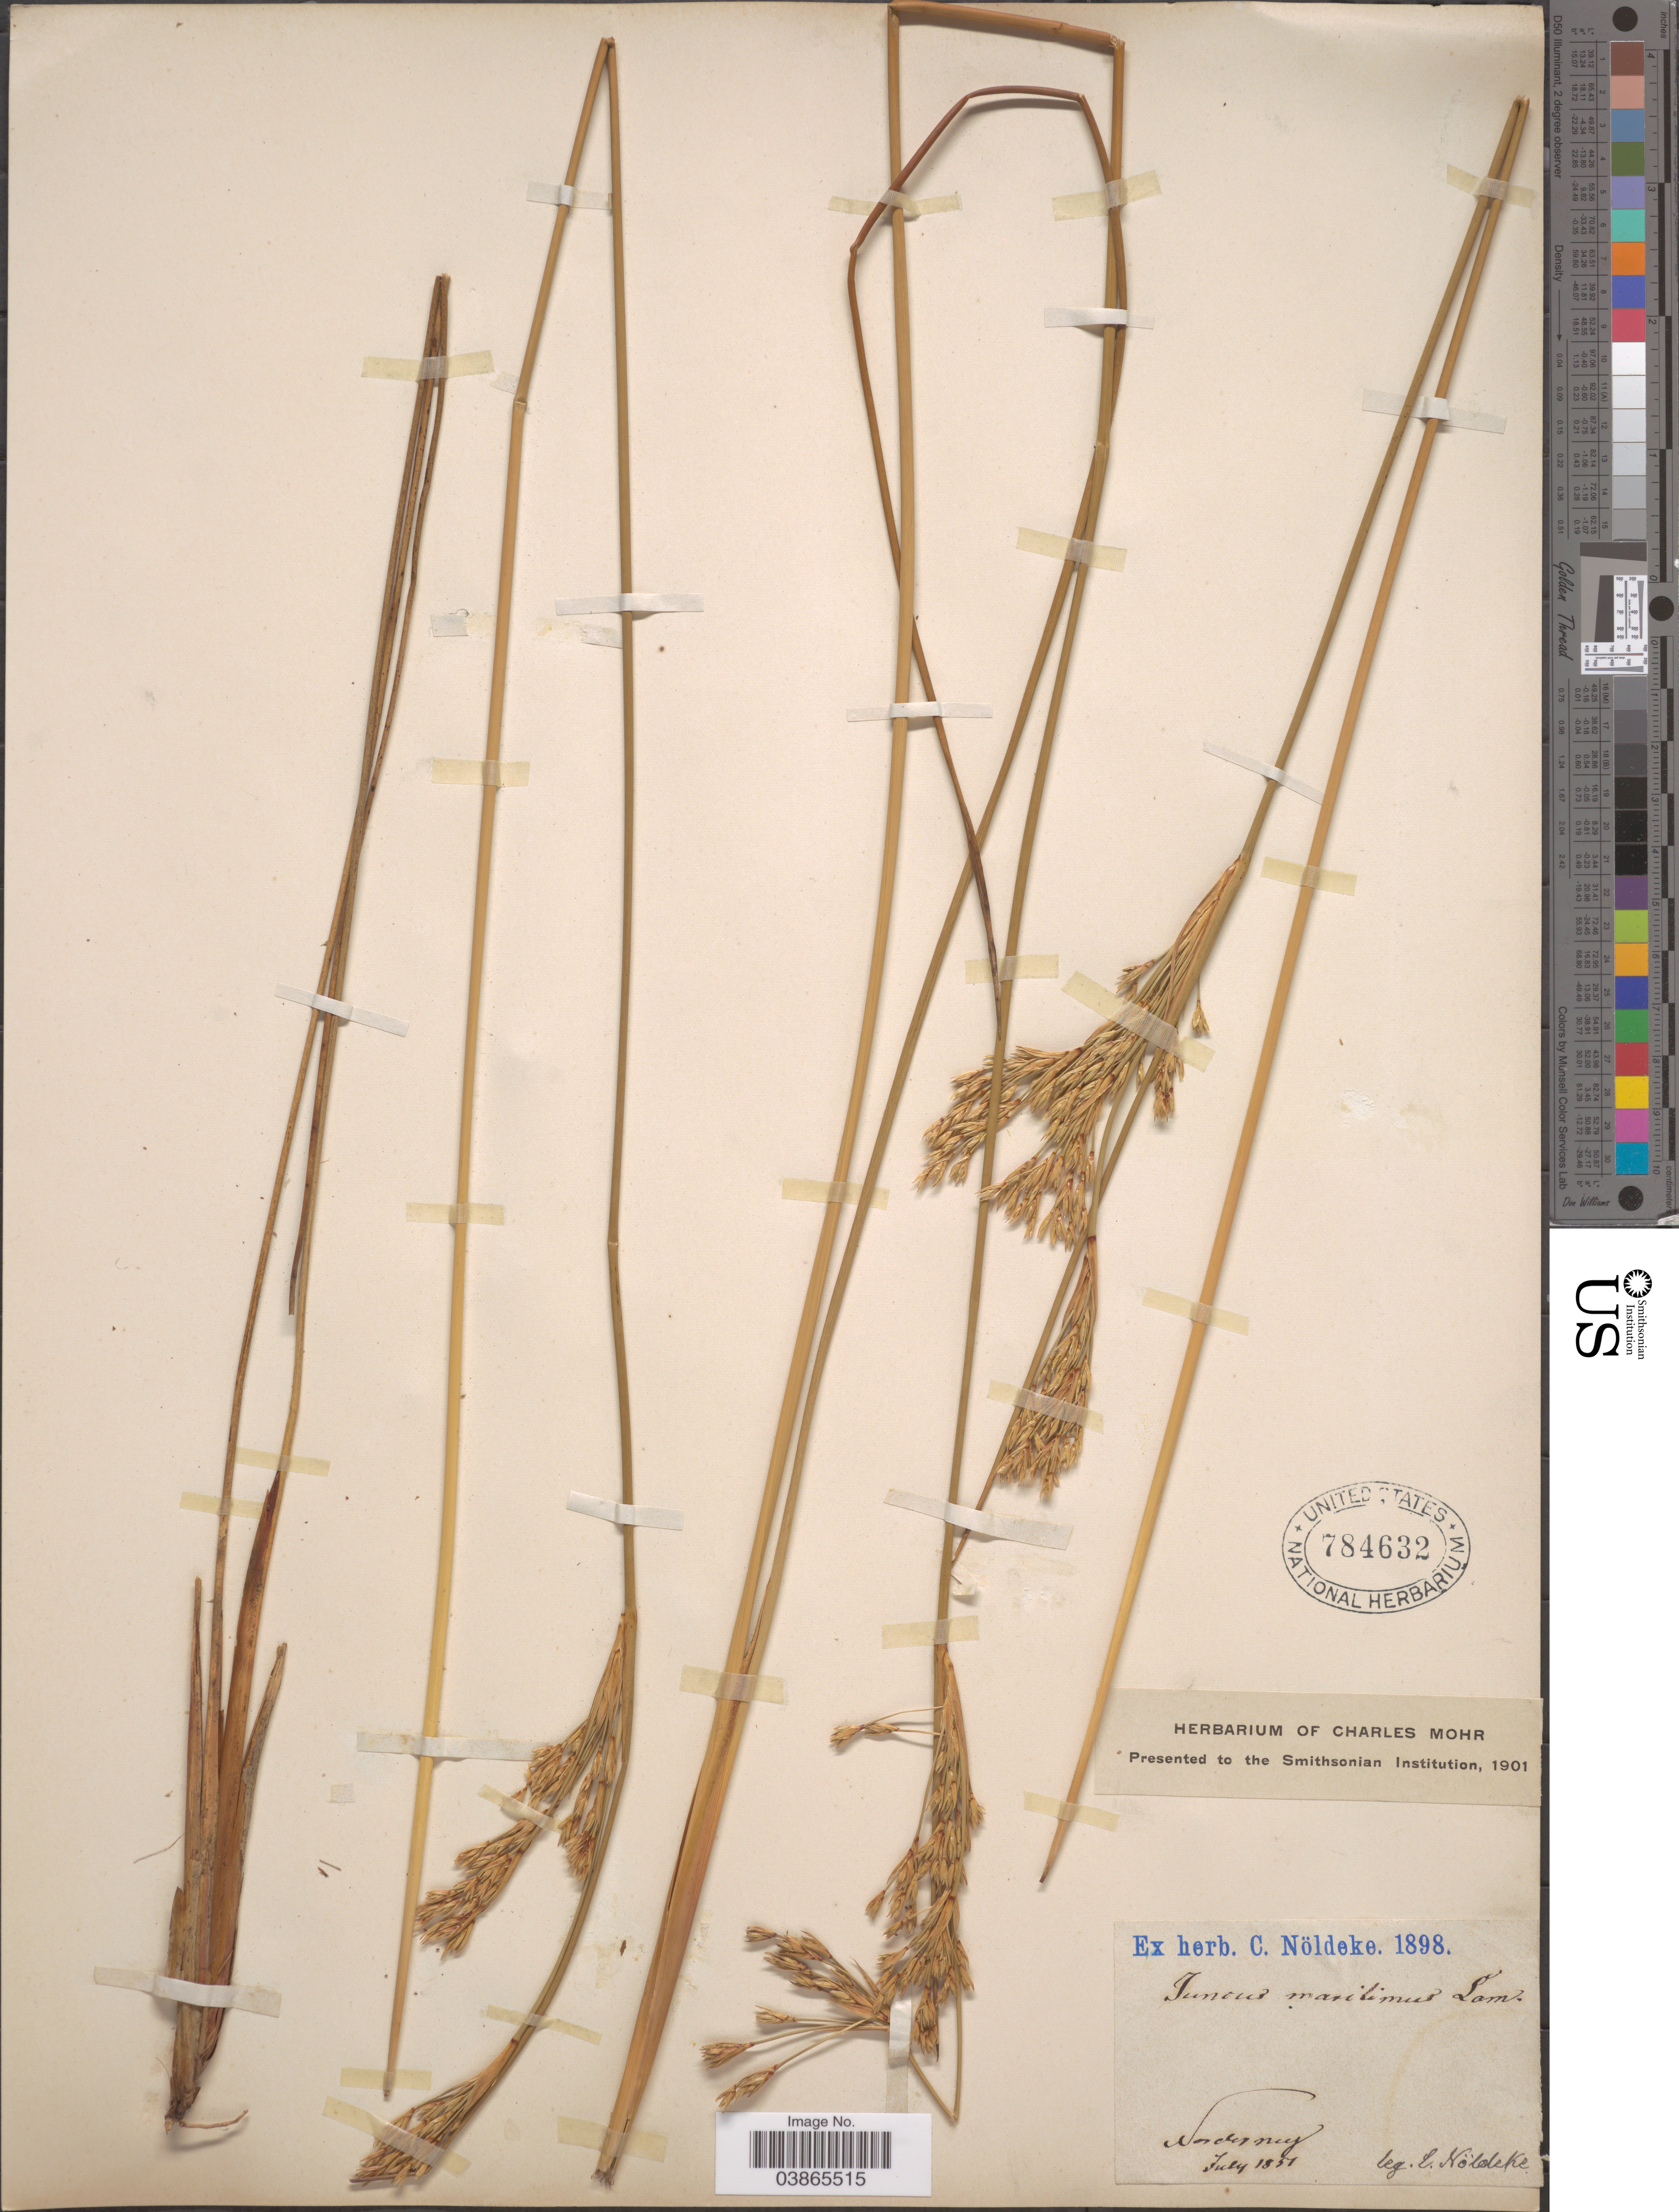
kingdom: Plantae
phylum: Tracheophyta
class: Liliopsida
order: Poales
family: Juncaceae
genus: Juncus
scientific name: Juncus maritimus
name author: Lam.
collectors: C. Noldeke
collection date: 1851-07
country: Germany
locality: Norderney.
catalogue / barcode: US 784632